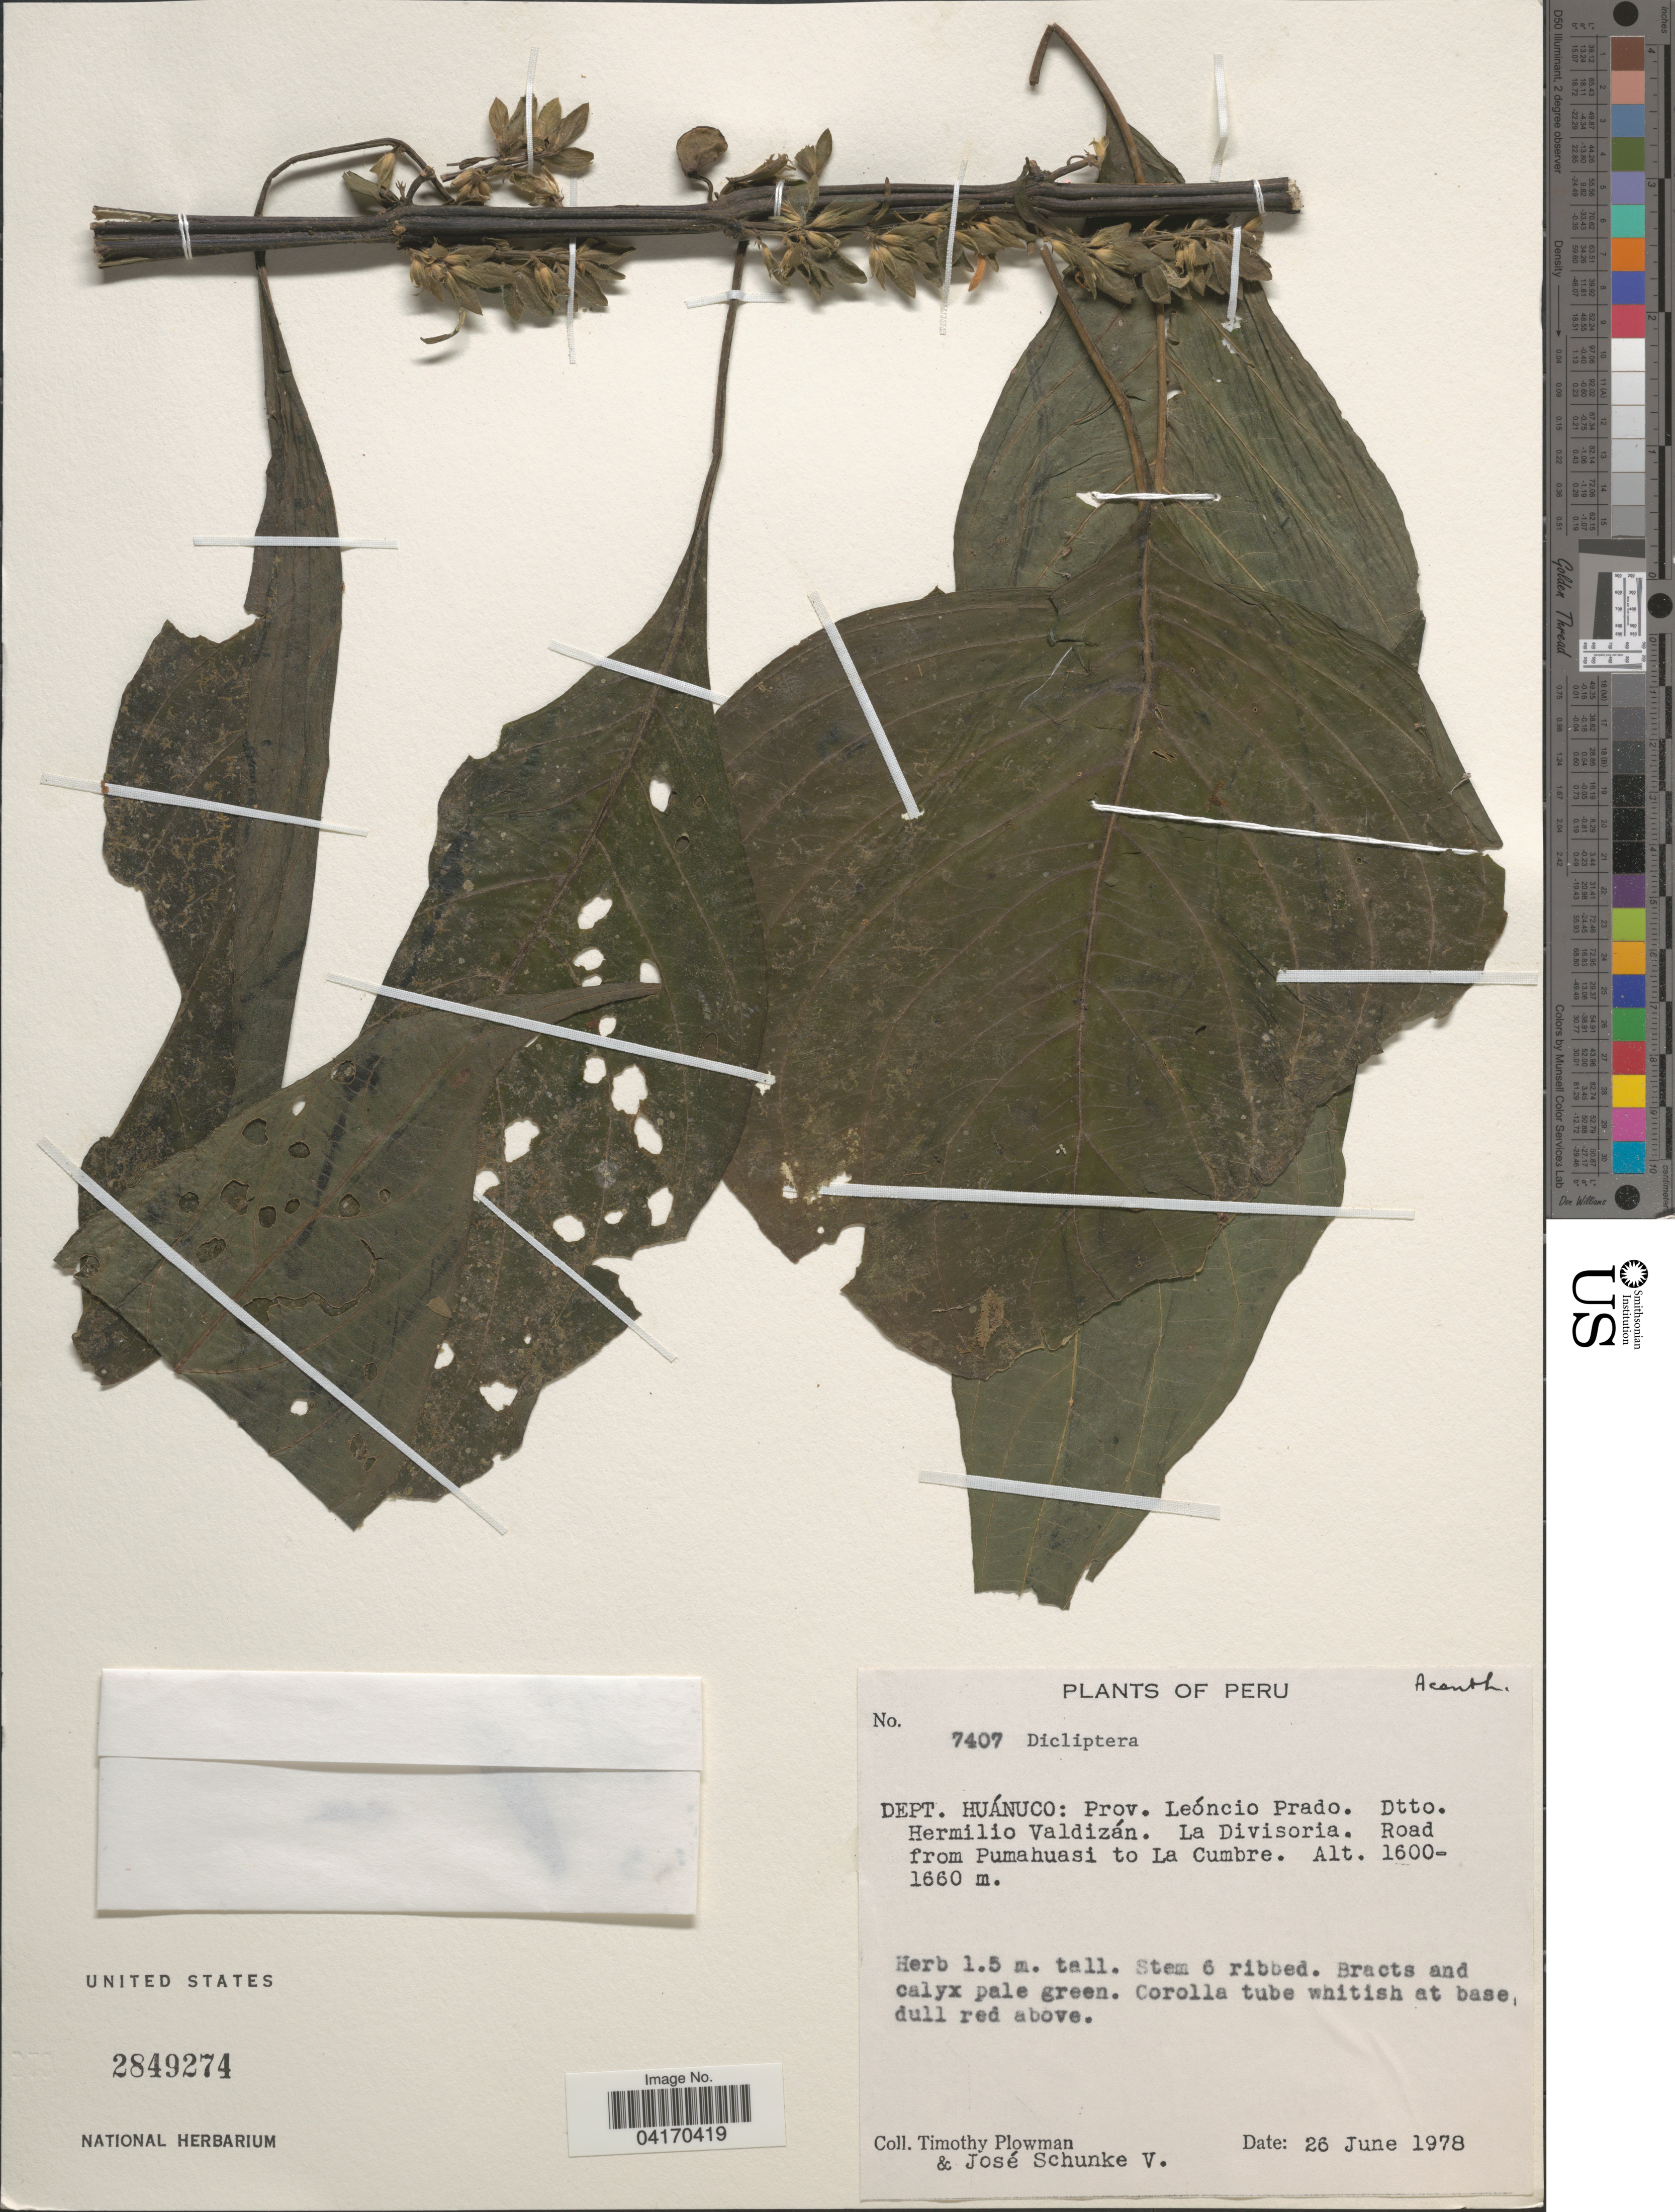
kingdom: Plantae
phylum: Tracheophyta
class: Magnoliopsida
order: Lamiales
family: Acanthaceae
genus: Dicliptera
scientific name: Dicliptera sp.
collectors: T. Plowman & J. Schunke Vigo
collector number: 7407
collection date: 1978-06-26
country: Peru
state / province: Huánuco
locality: Dept. Huánuco: Prov. Leóncio Prado. Dtto. Hermilio Valdizán. La Divisoria. Road from Pumahuasi to La Cumbre.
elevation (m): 1600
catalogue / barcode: US 2849274